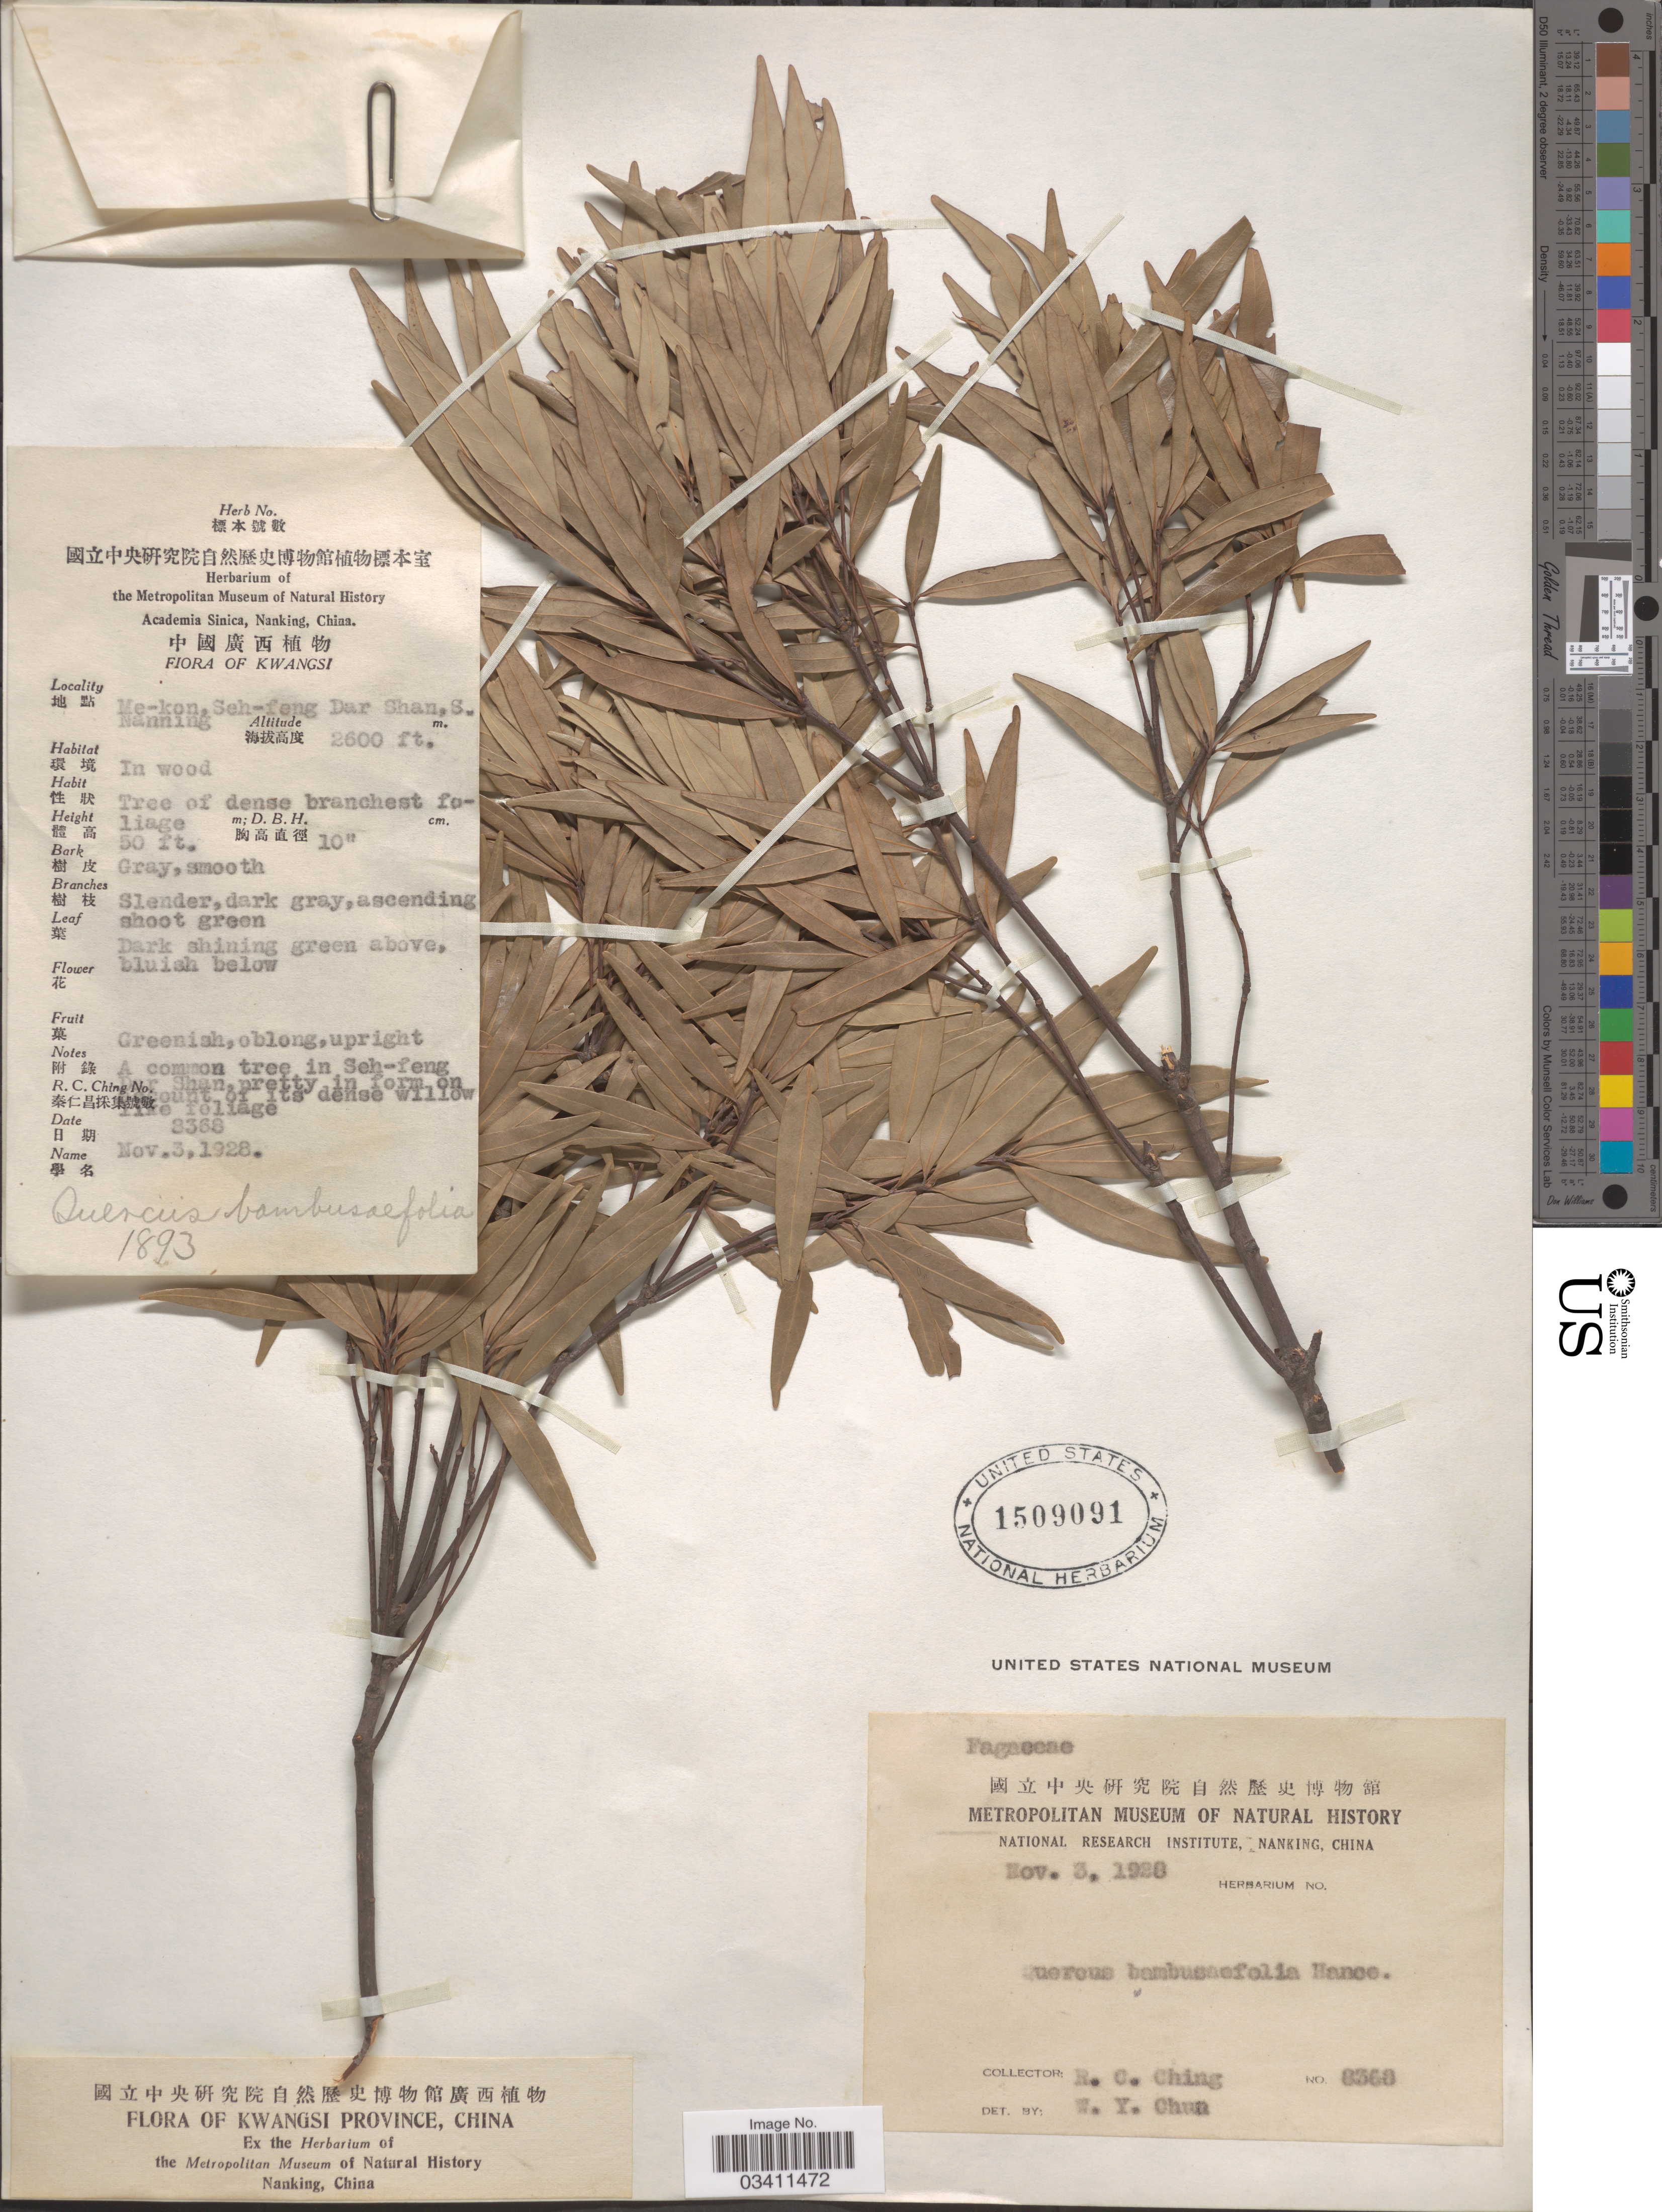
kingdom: Plantae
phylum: Tracheophyta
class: Magnoliopsida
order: Fagales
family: Fagaceae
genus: Quercus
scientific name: Quercus bambusaefolia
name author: Hance in Seem.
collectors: R. C. Ching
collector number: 8368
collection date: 1928-11-03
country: China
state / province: Guangxi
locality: Kwangsi Province. Me-kong, Seh-feng Dar Shan, S. Nanning.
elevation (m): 792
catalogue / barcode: US 1509091